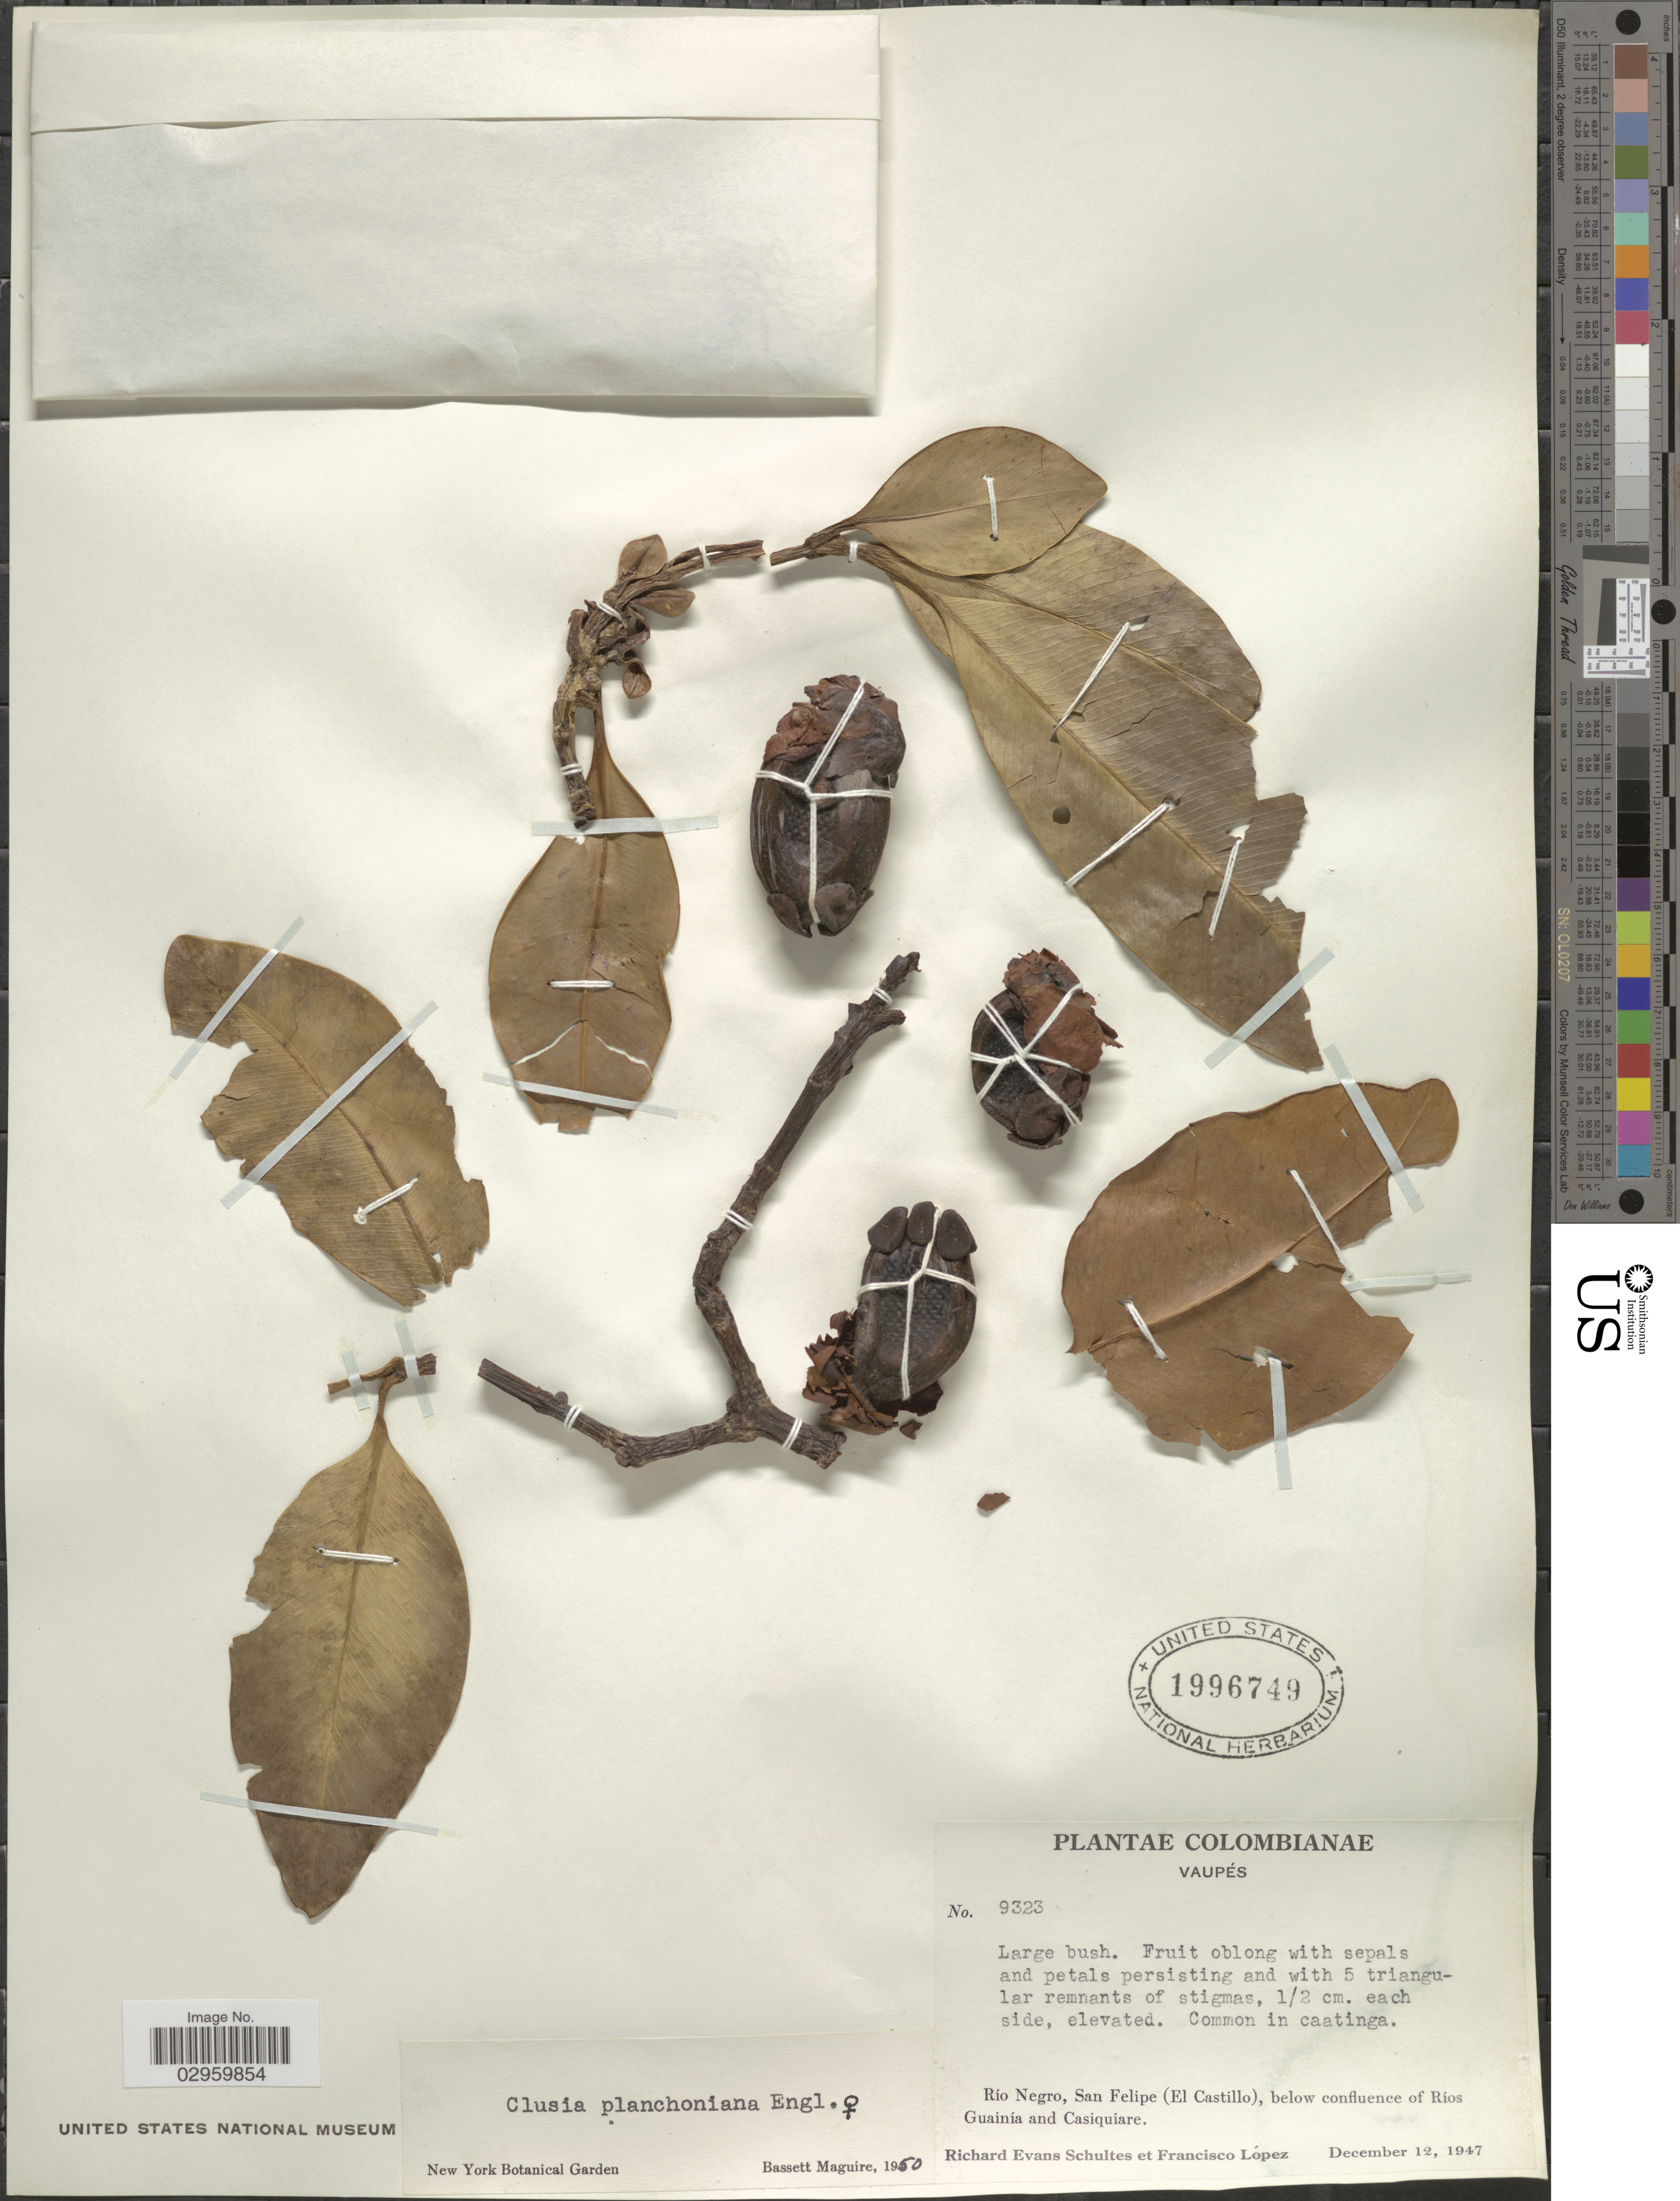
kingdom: Plantae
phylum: Tracheophyta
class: Magnoliopsida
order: Malpighiales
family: Clusiaceae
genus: Clusia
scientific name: Clusia schomburgkiana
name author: (Planch. & Triana) Benth. ex Engl.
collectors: R. E. Schultes & F. Lopéz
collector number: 9323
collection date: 1947-12-12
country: Colombia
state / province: Vaupés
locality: Río Negro, San Felipe (El Castillo), below confluence of Ríos Guainía and Casiquiare.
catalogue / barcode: US 1996749